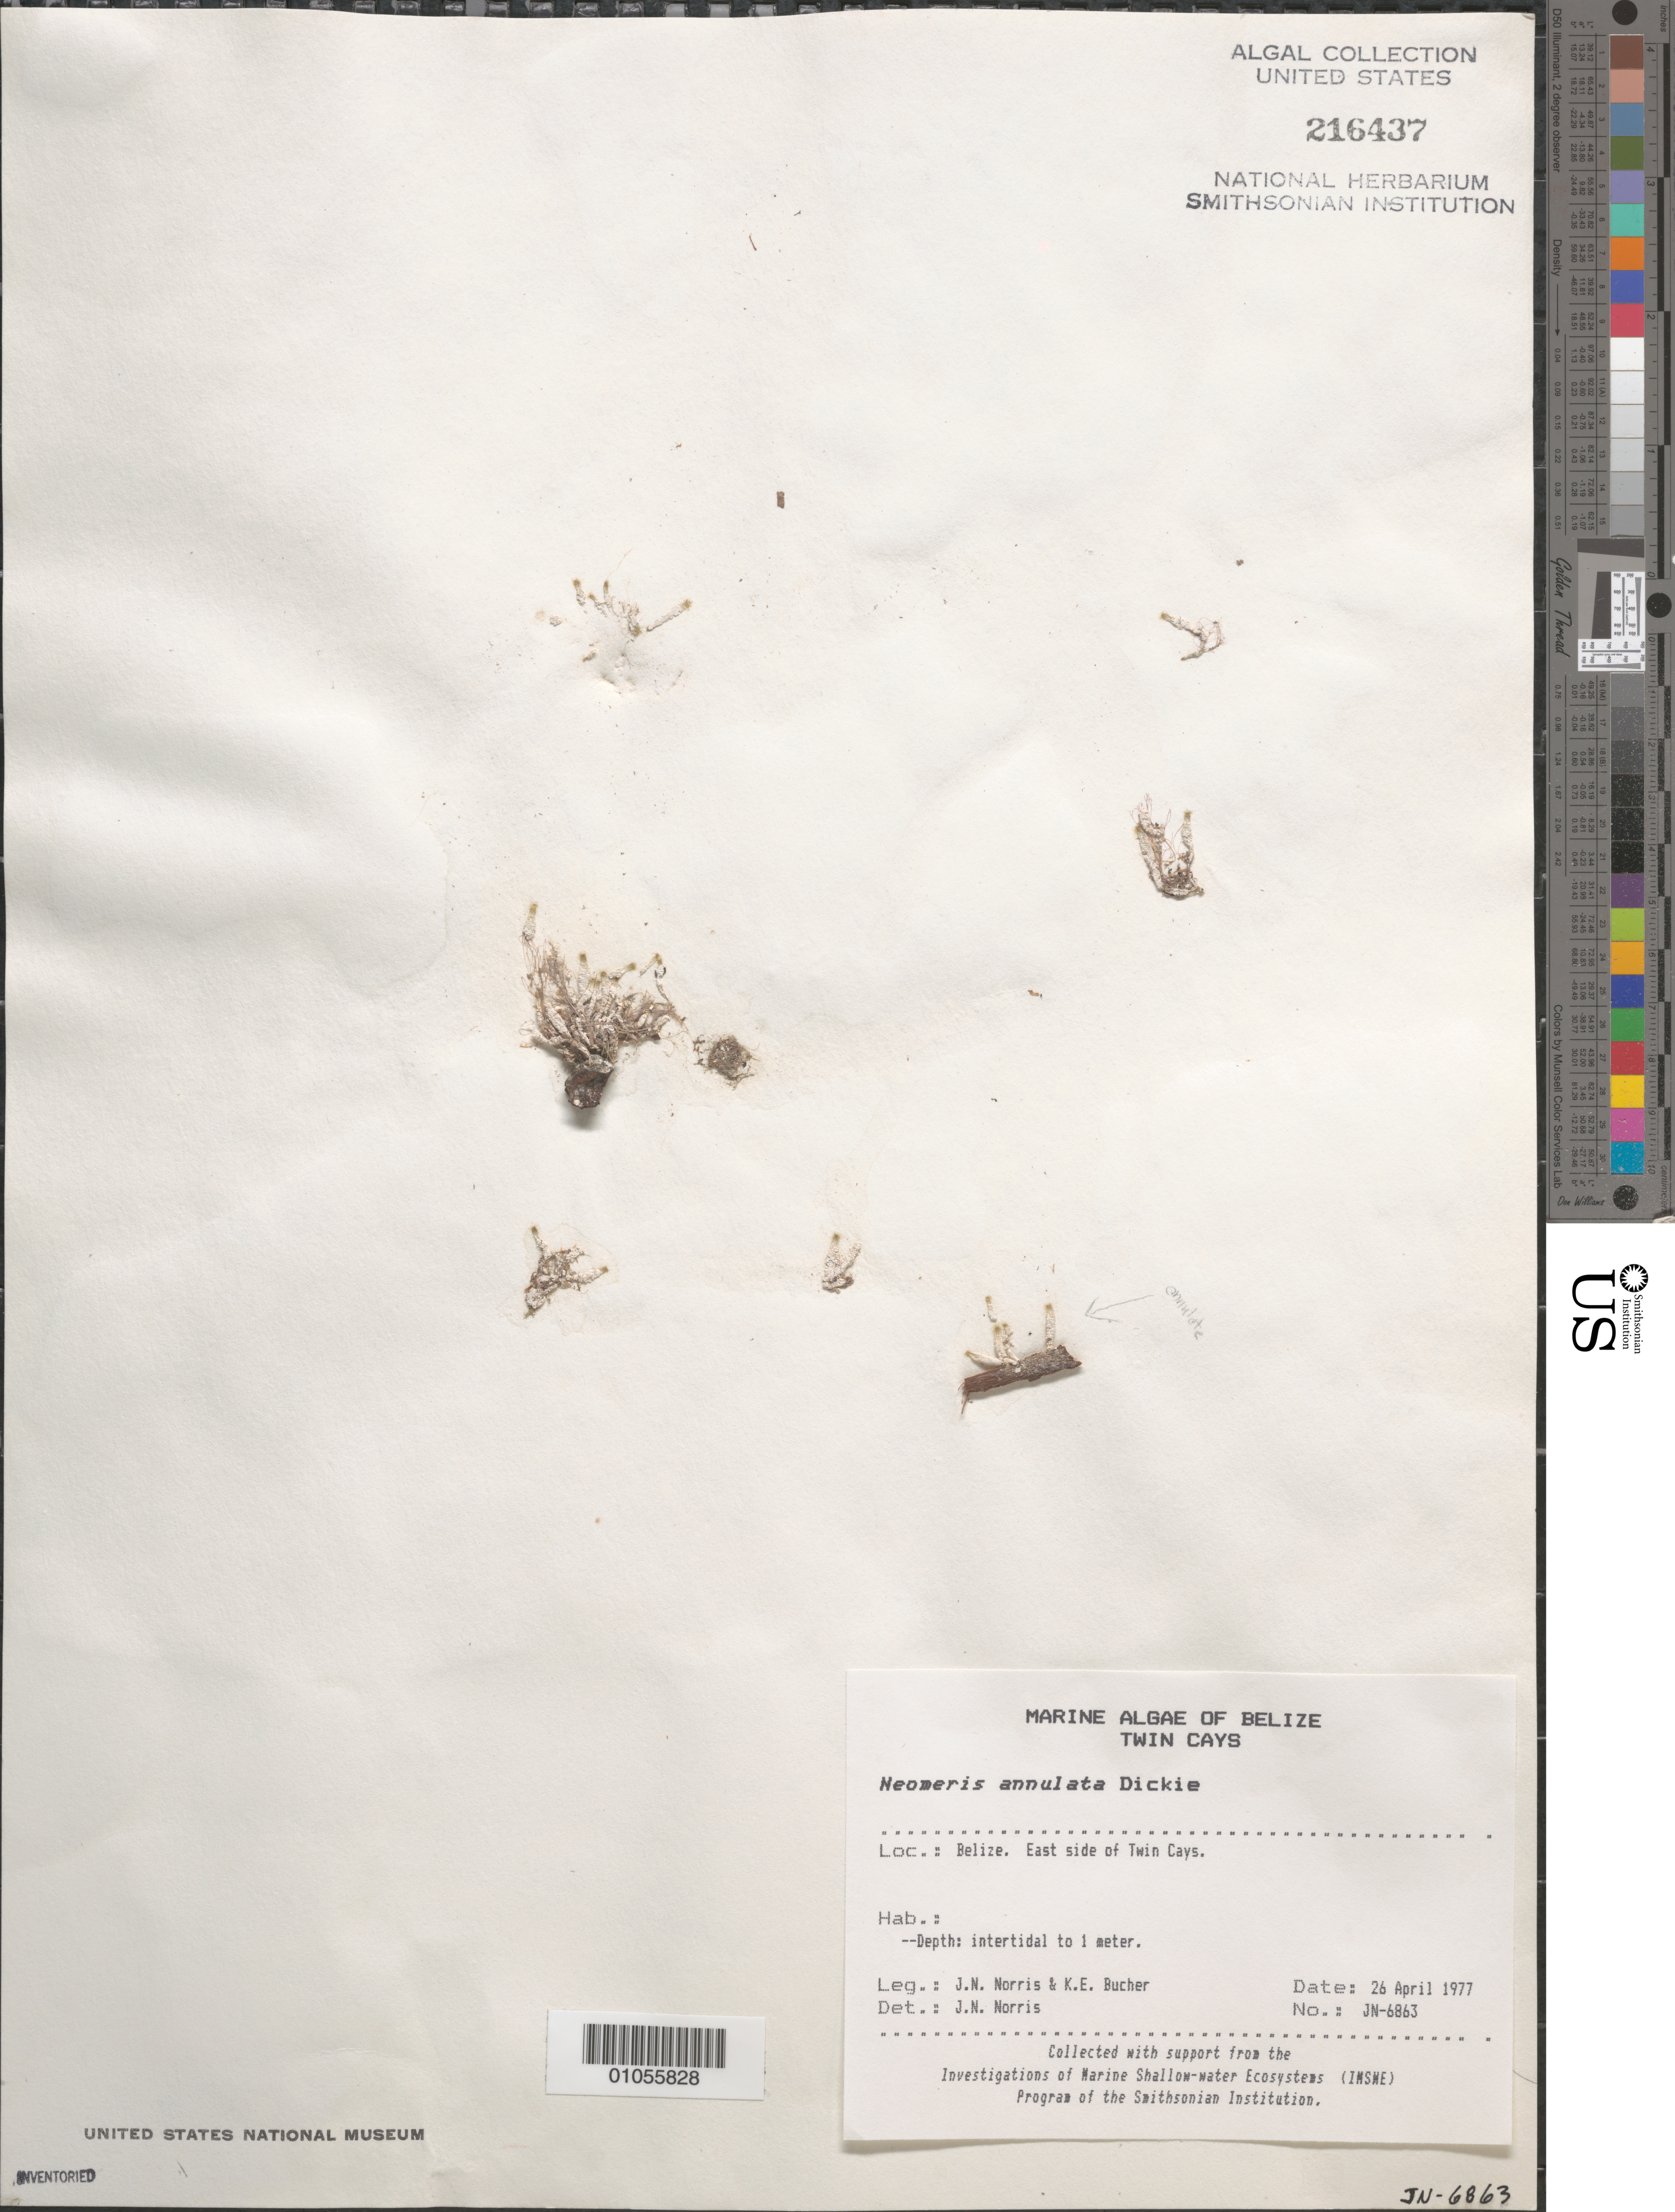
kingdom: Plantae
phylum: Chlorophyta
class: Ulvophyceae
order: Dasycladales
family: Dasycladaceae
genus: Neomeris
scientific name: Neomeris annulata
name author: Dickie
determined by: Norris, James N.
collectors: J. N. Norris & K. E. Bucher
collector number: JN-6863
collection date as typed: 26 Apr 1977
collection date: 1977-04-26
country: Belize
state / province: Stann Creek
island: Twin Cays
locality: East side of Twin Cays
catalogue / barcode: US 216437